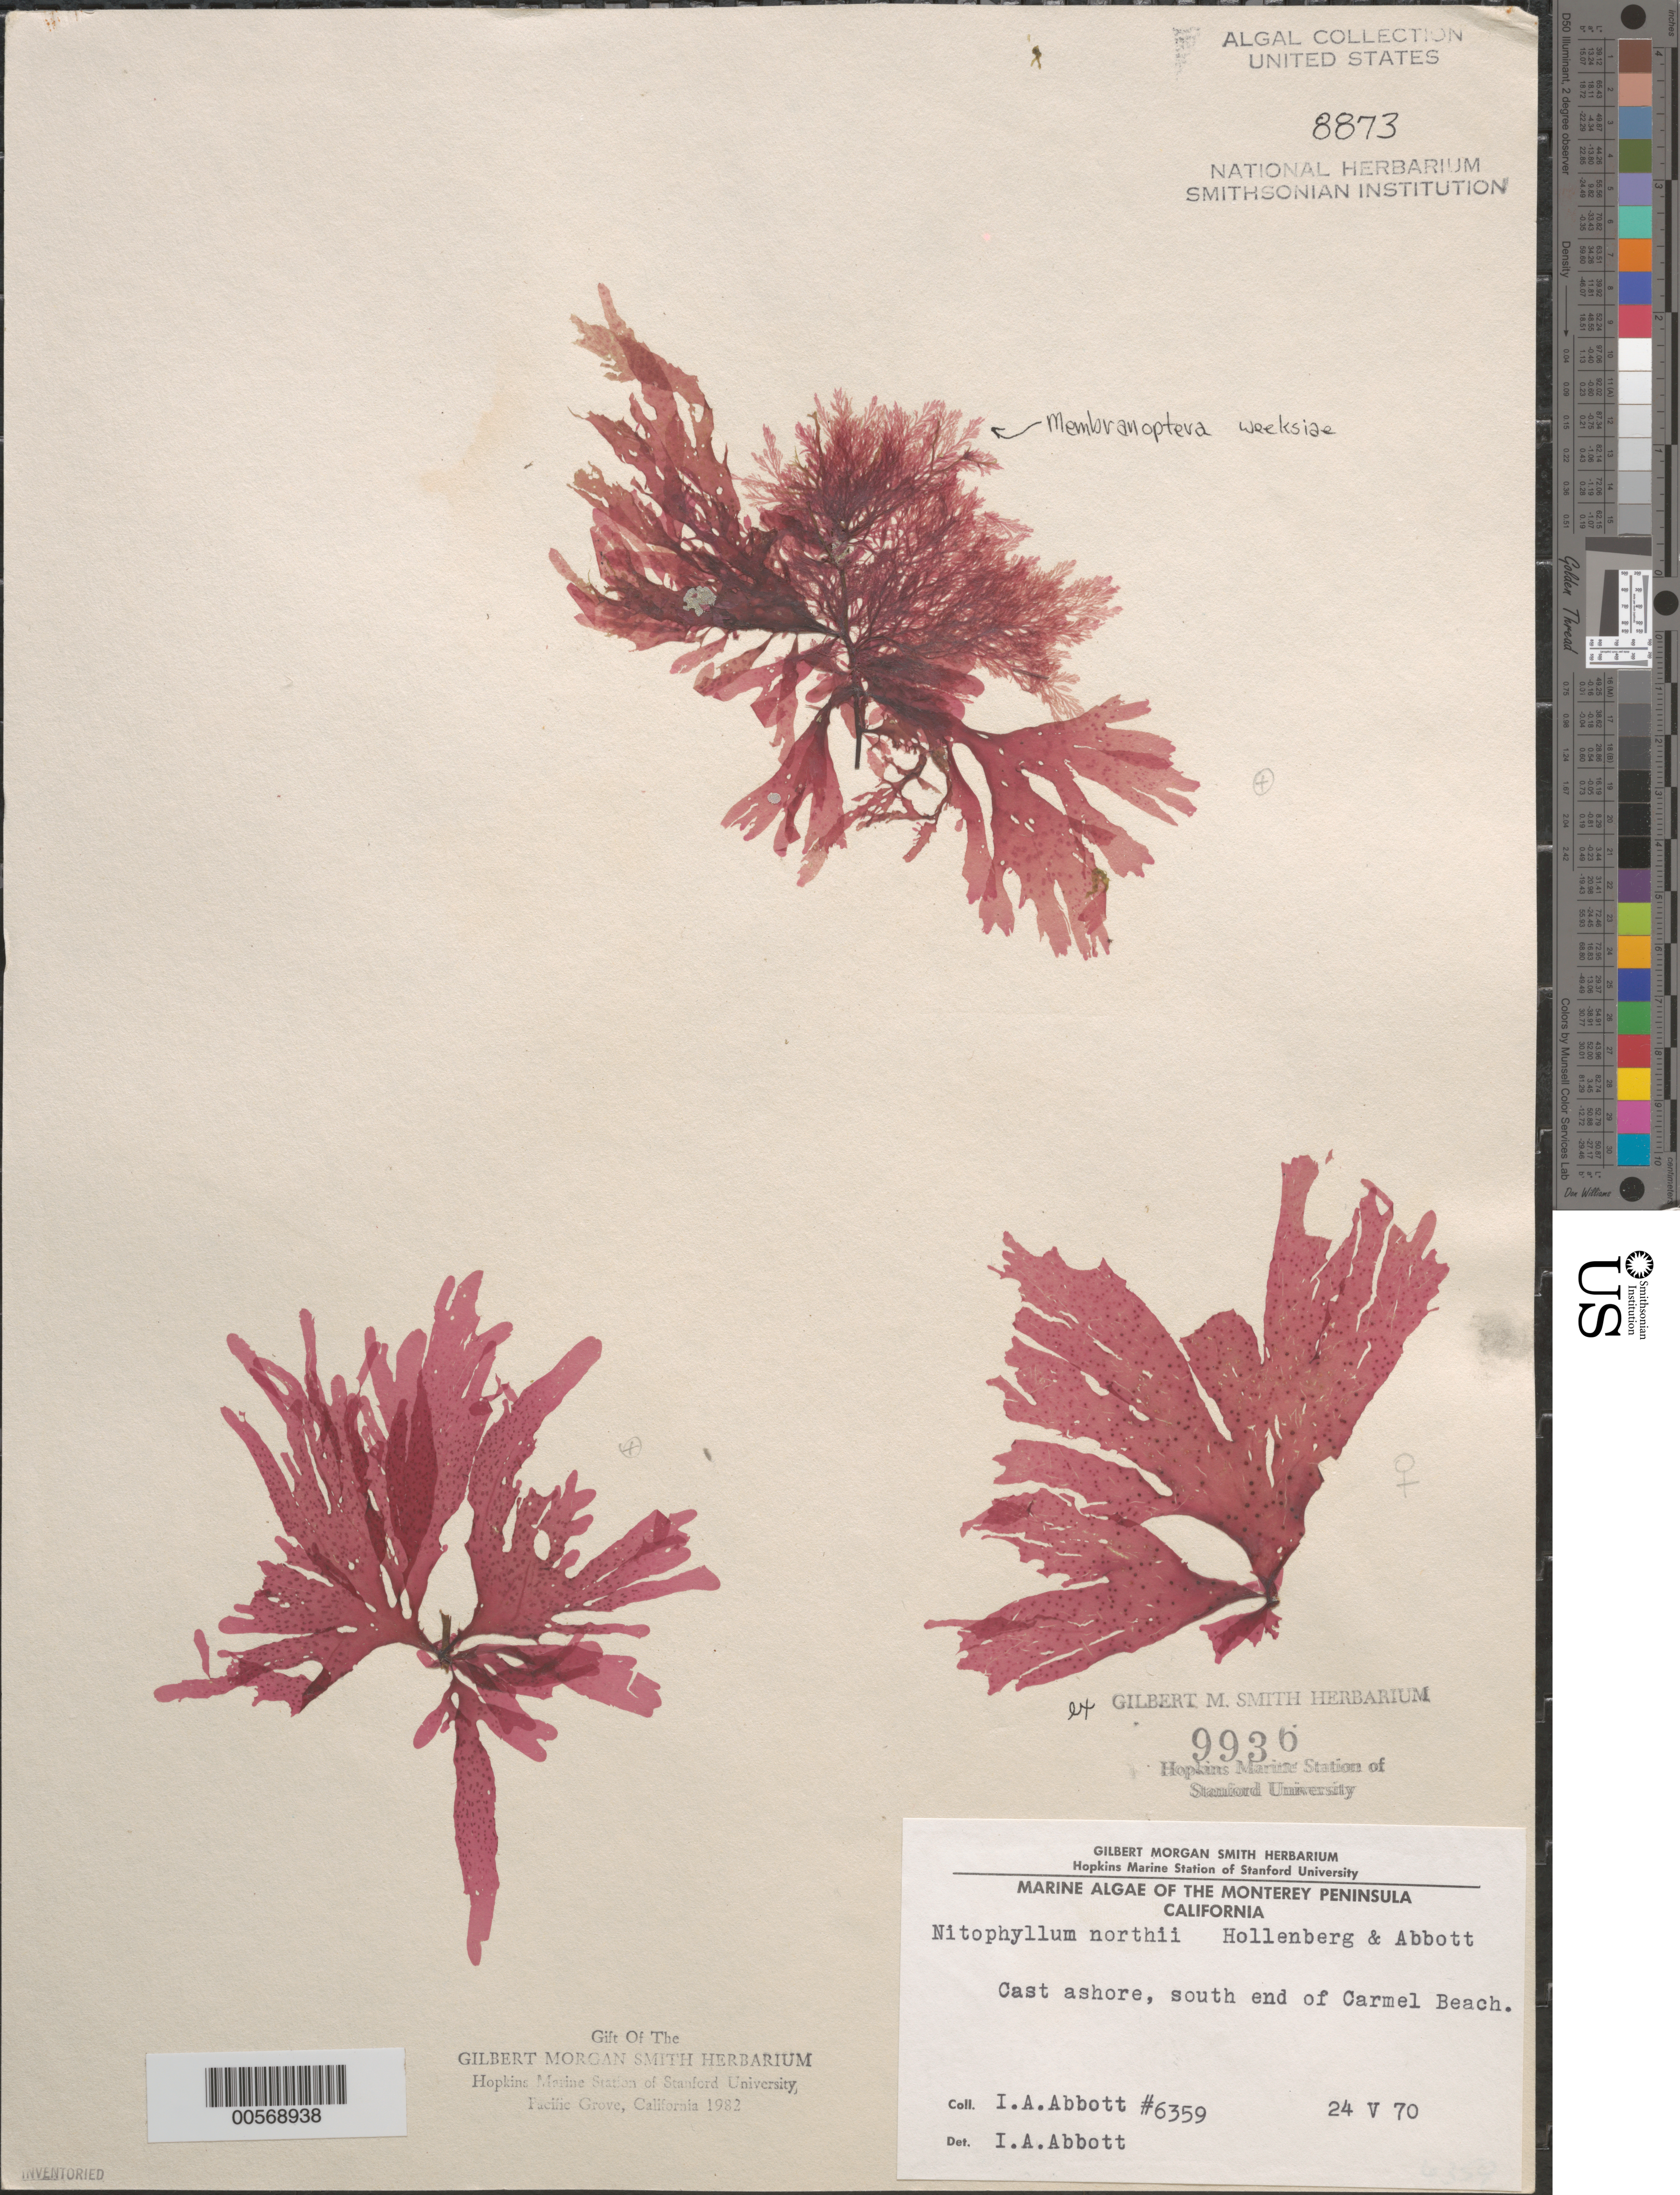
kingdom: Plantae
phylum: Rhodophyta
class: Florideophyceae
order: Ceramiales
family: Delesseriaceae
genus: Nitophyllum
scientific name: Nitophyllum northii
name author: Hollenb. & I.A. Abbott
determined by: Abbott, Isabella A.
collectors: I. A. Abbott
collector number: IAA 6359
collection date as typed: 24 May 1970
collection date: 1970-05-24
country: United States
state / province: California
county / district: Monterey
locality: Carmel Beach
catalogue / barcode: US 8873